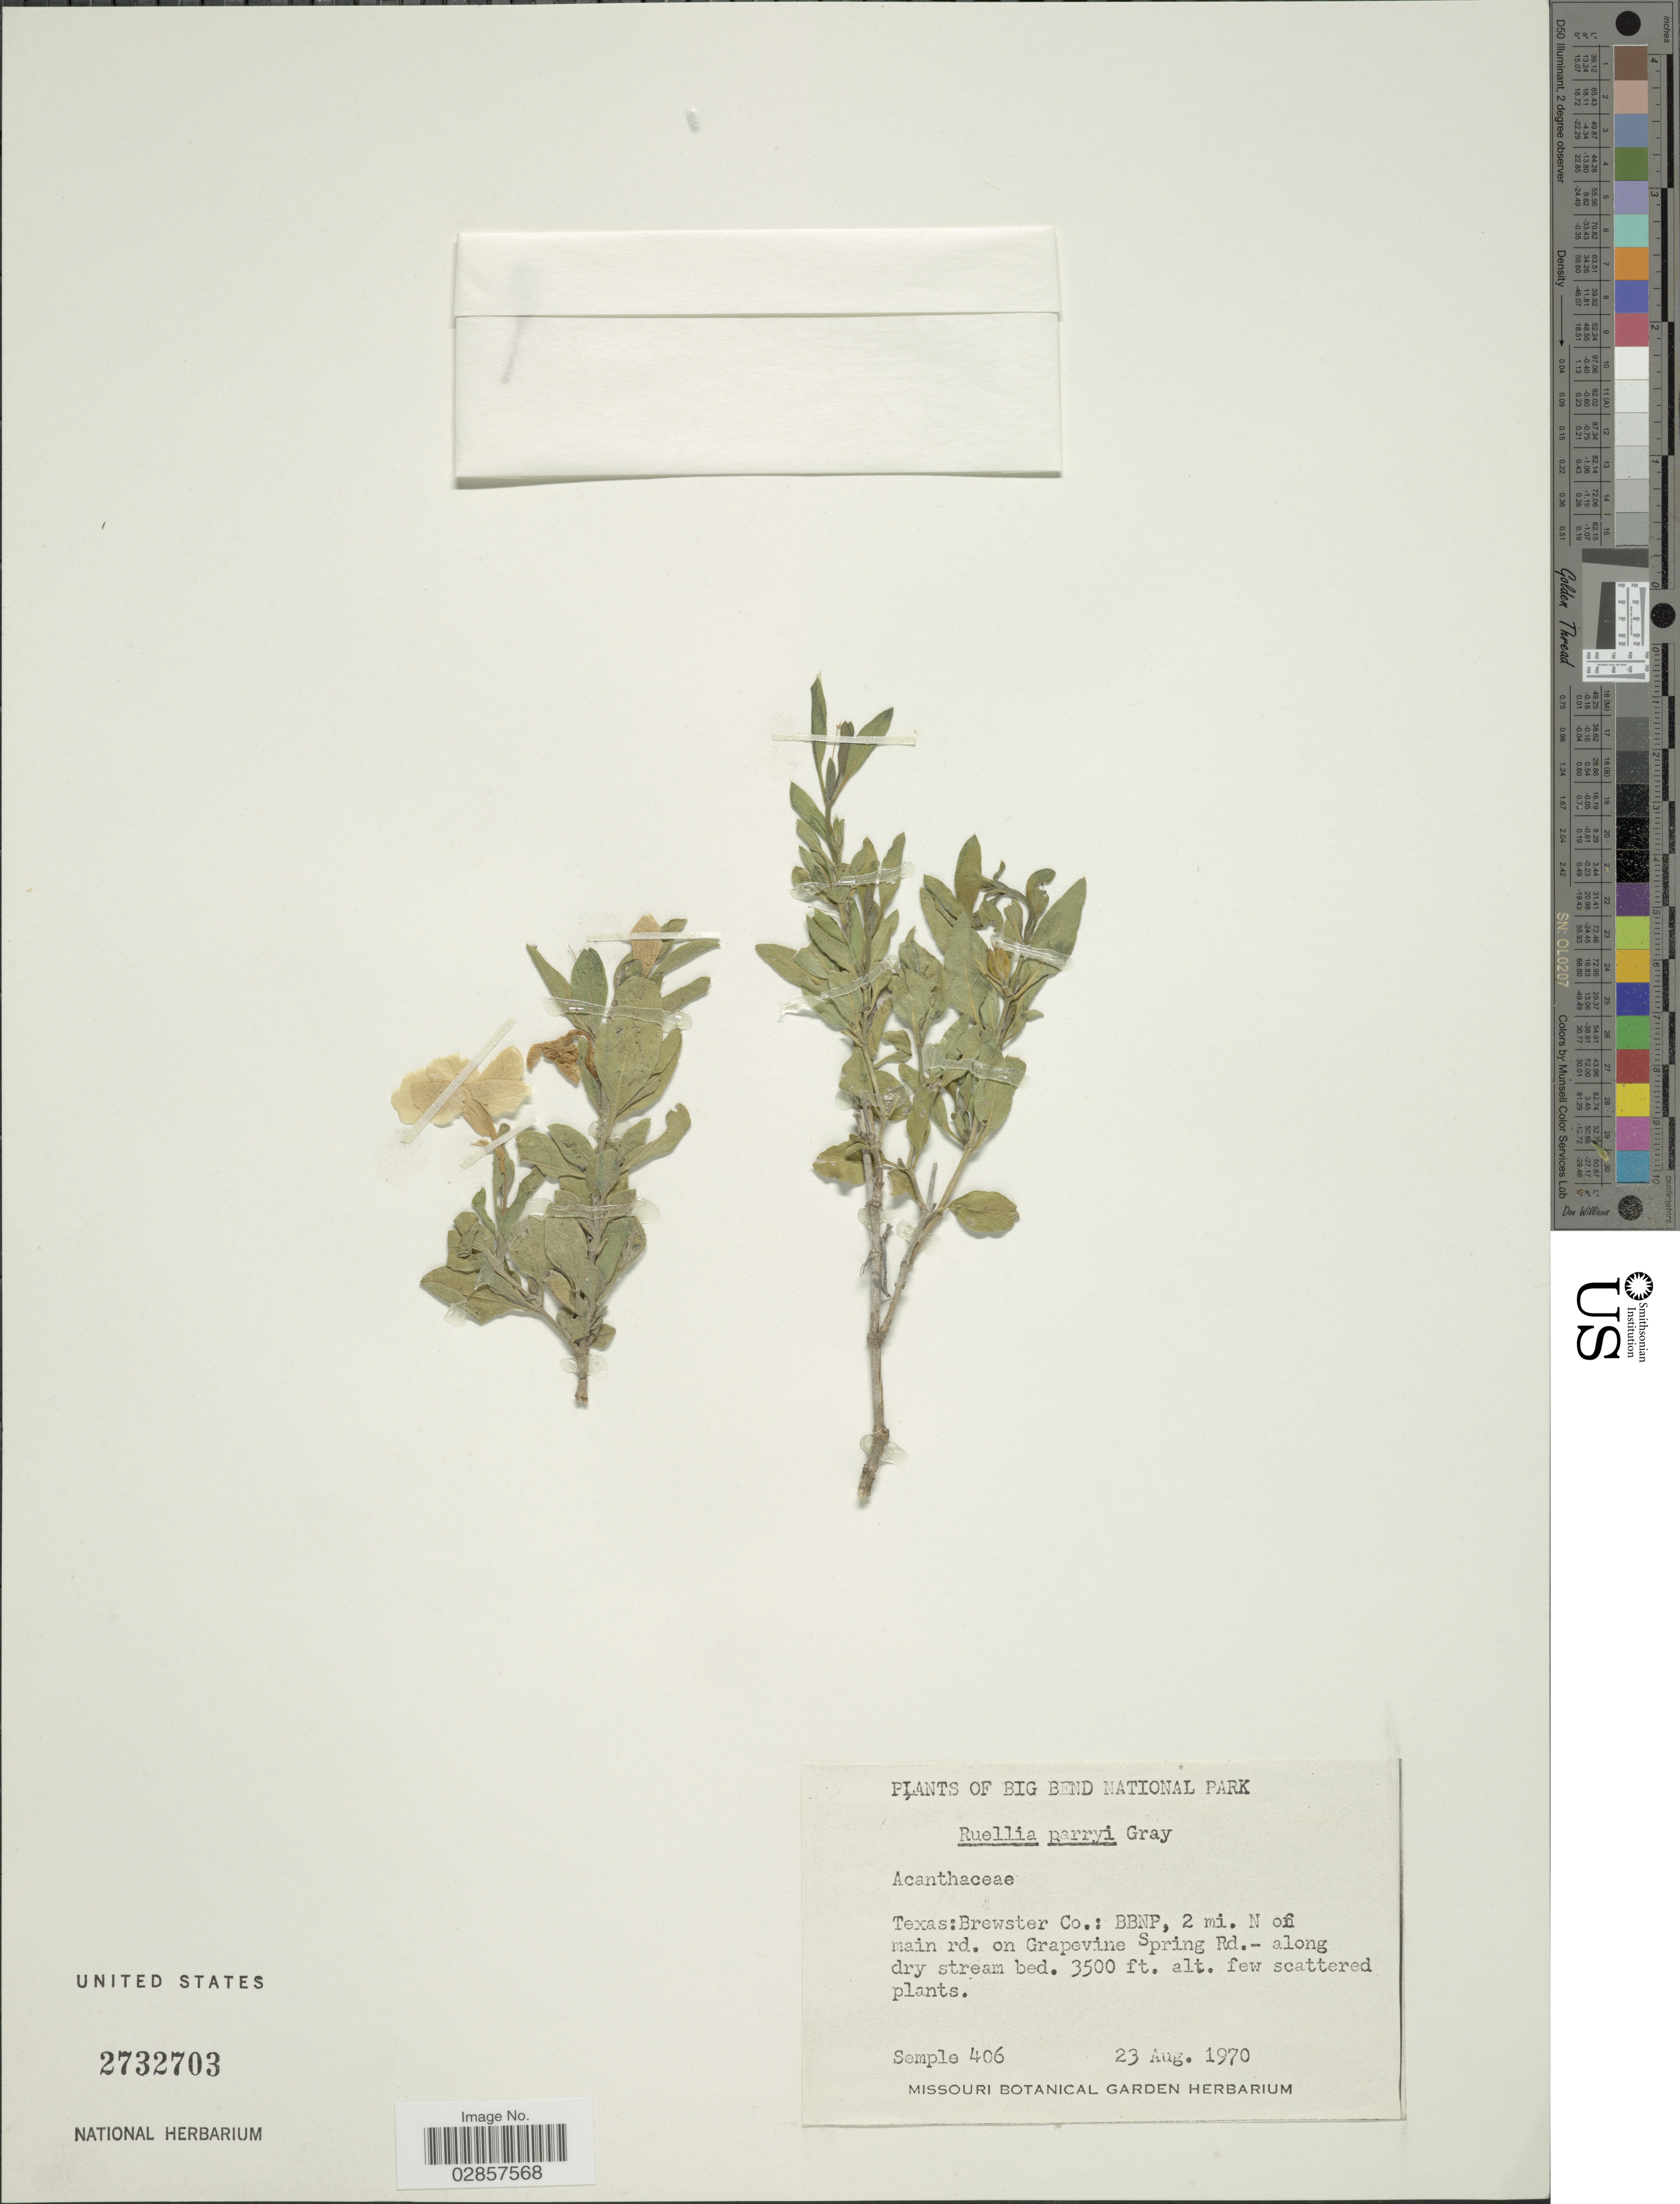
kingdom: Plantae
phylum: Tracheophyta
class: Magnoliopsida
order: Lamiales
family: Acanthaceae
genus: Ruellia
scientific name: Ruellia parryi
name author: A. Gray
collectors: Semple, --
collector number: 406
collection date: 1970-08-23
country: United States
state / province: Texas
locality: Big Bend National Park, Brewster Co., BBNP, 2 mi. N of main rd. on Grapevine Spring Rd., along dry stream bed.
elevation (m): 1067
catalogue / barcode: US 2732703